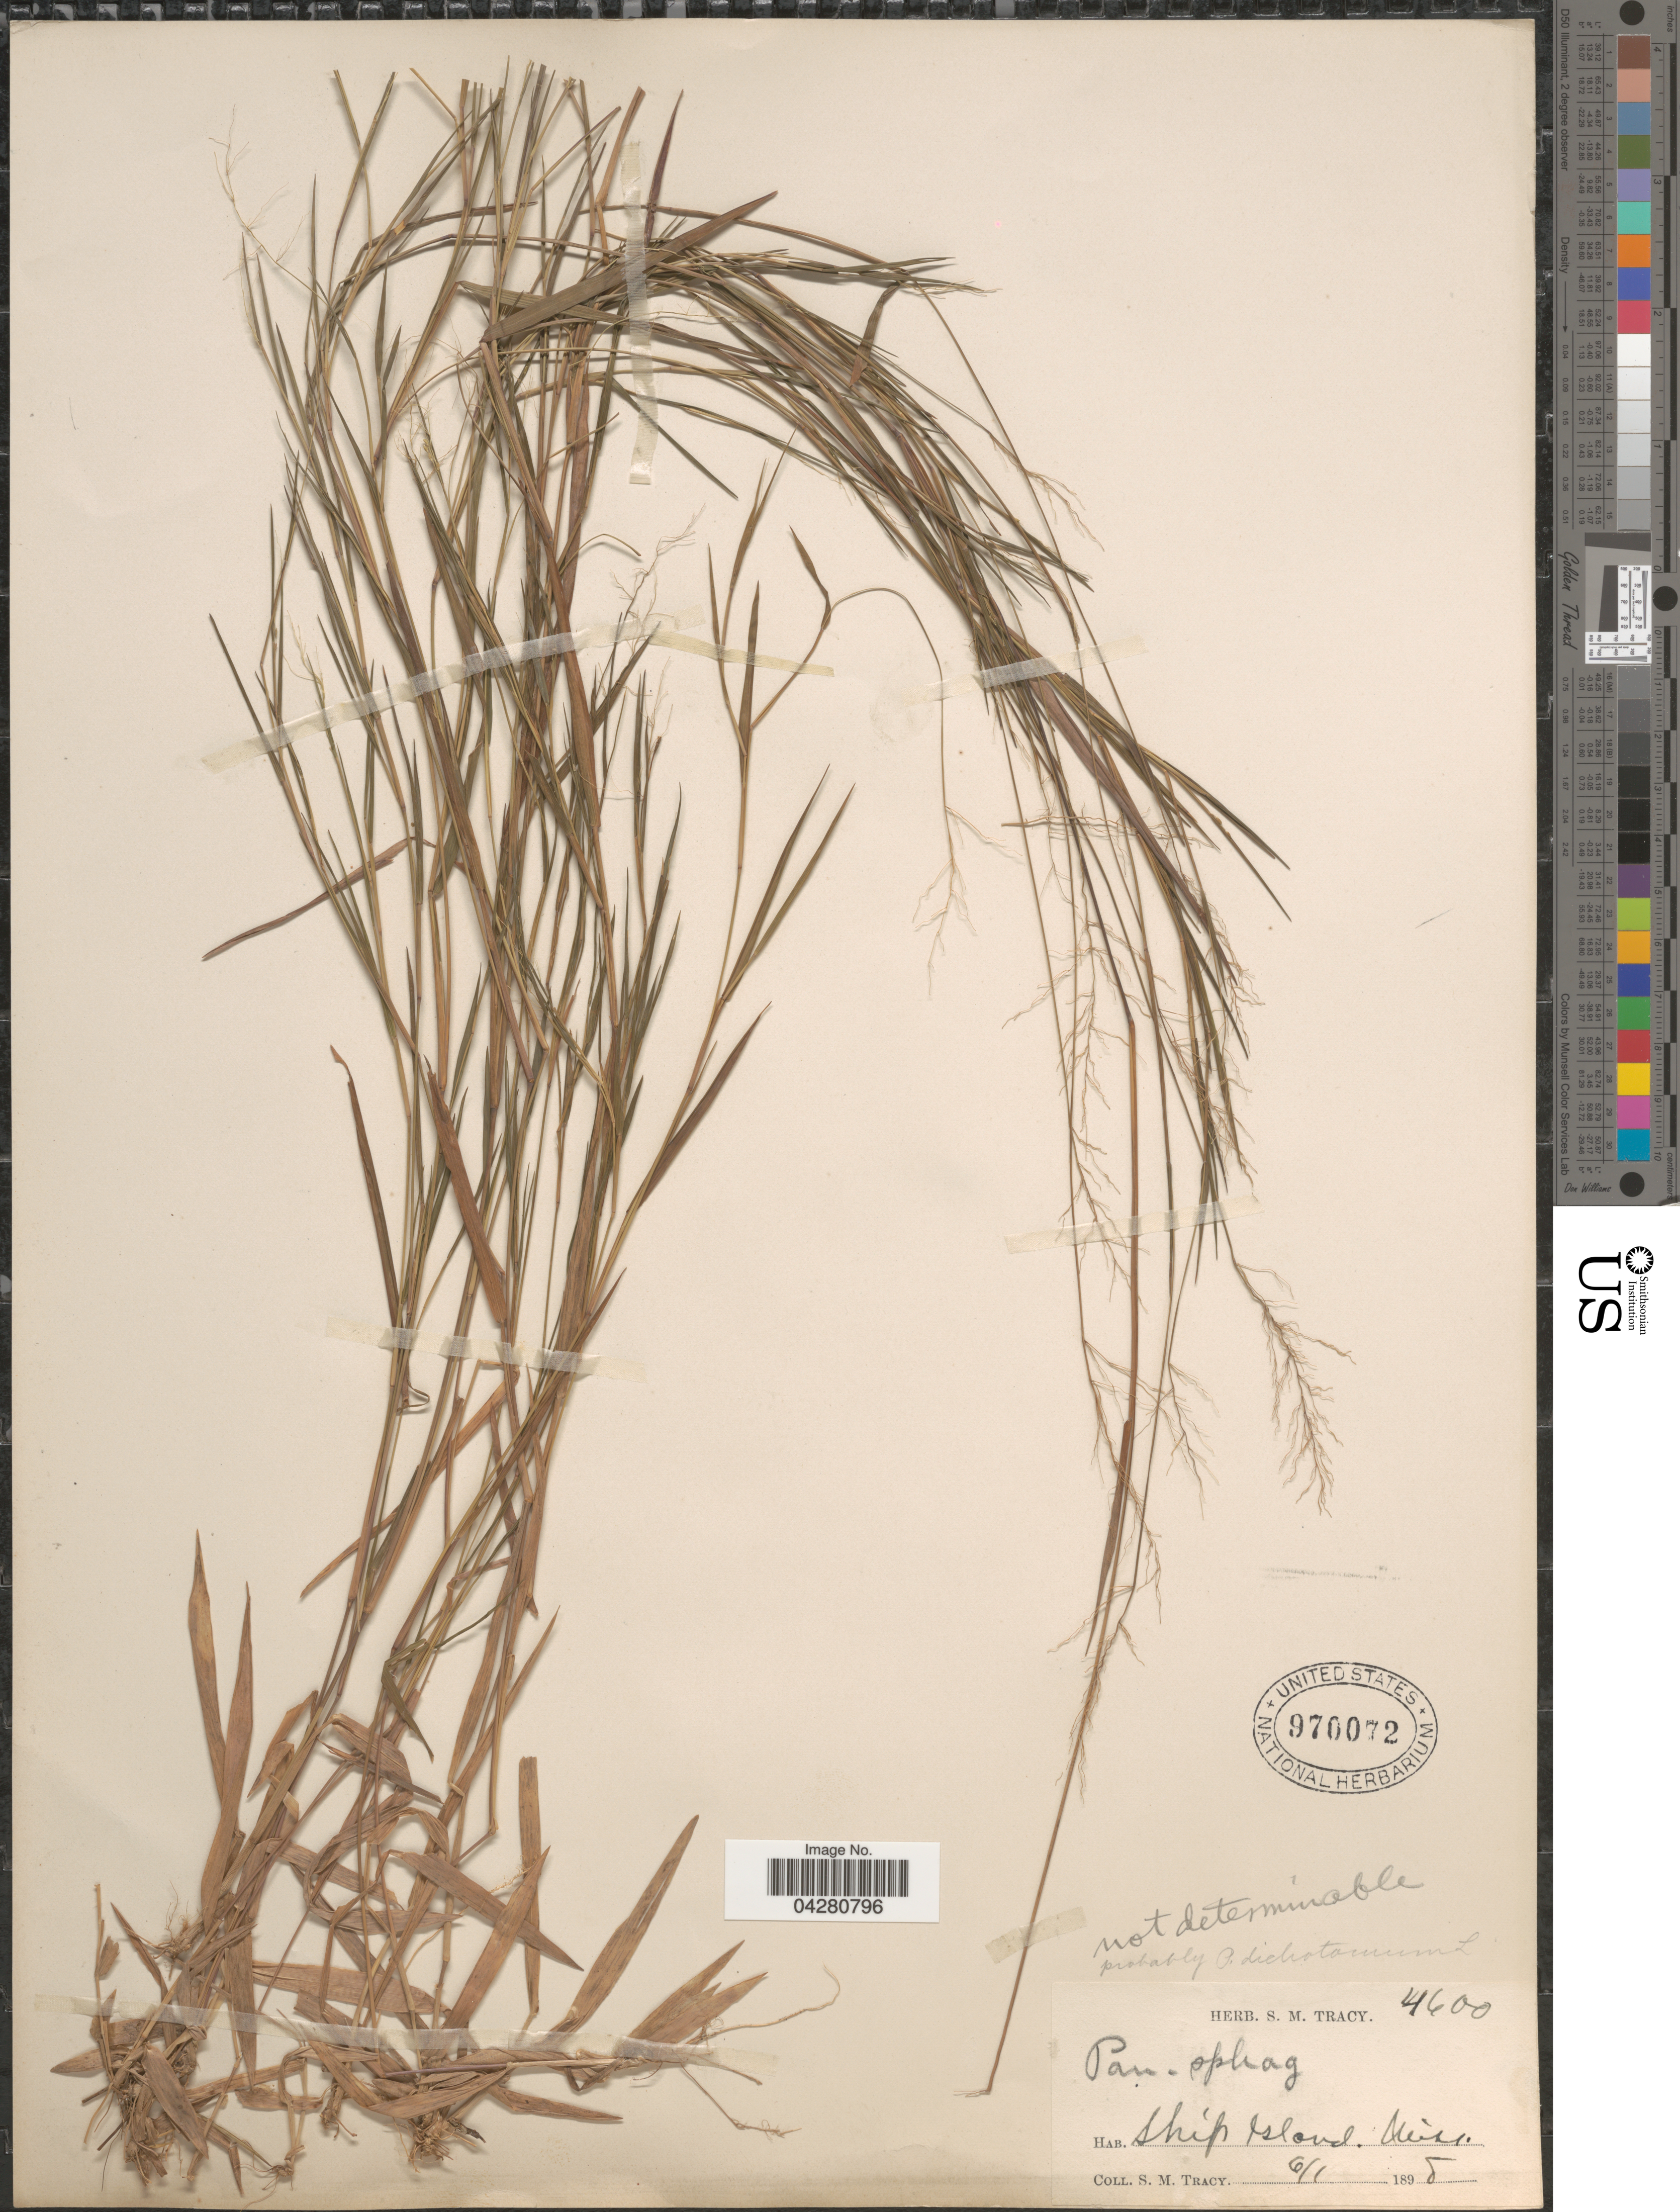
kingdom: Plantae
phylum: Tracheophyta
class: Liliopsida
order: Poales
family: Poaceae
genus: Dichanthelium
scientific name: Dichanthelium dichotomum var. dichotomum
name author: (L.) Gould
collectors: S. M. Tracy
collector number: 4600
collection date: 1898-06-01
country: United States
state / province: Mississippi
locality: Ship Island.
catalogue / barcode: US 970072